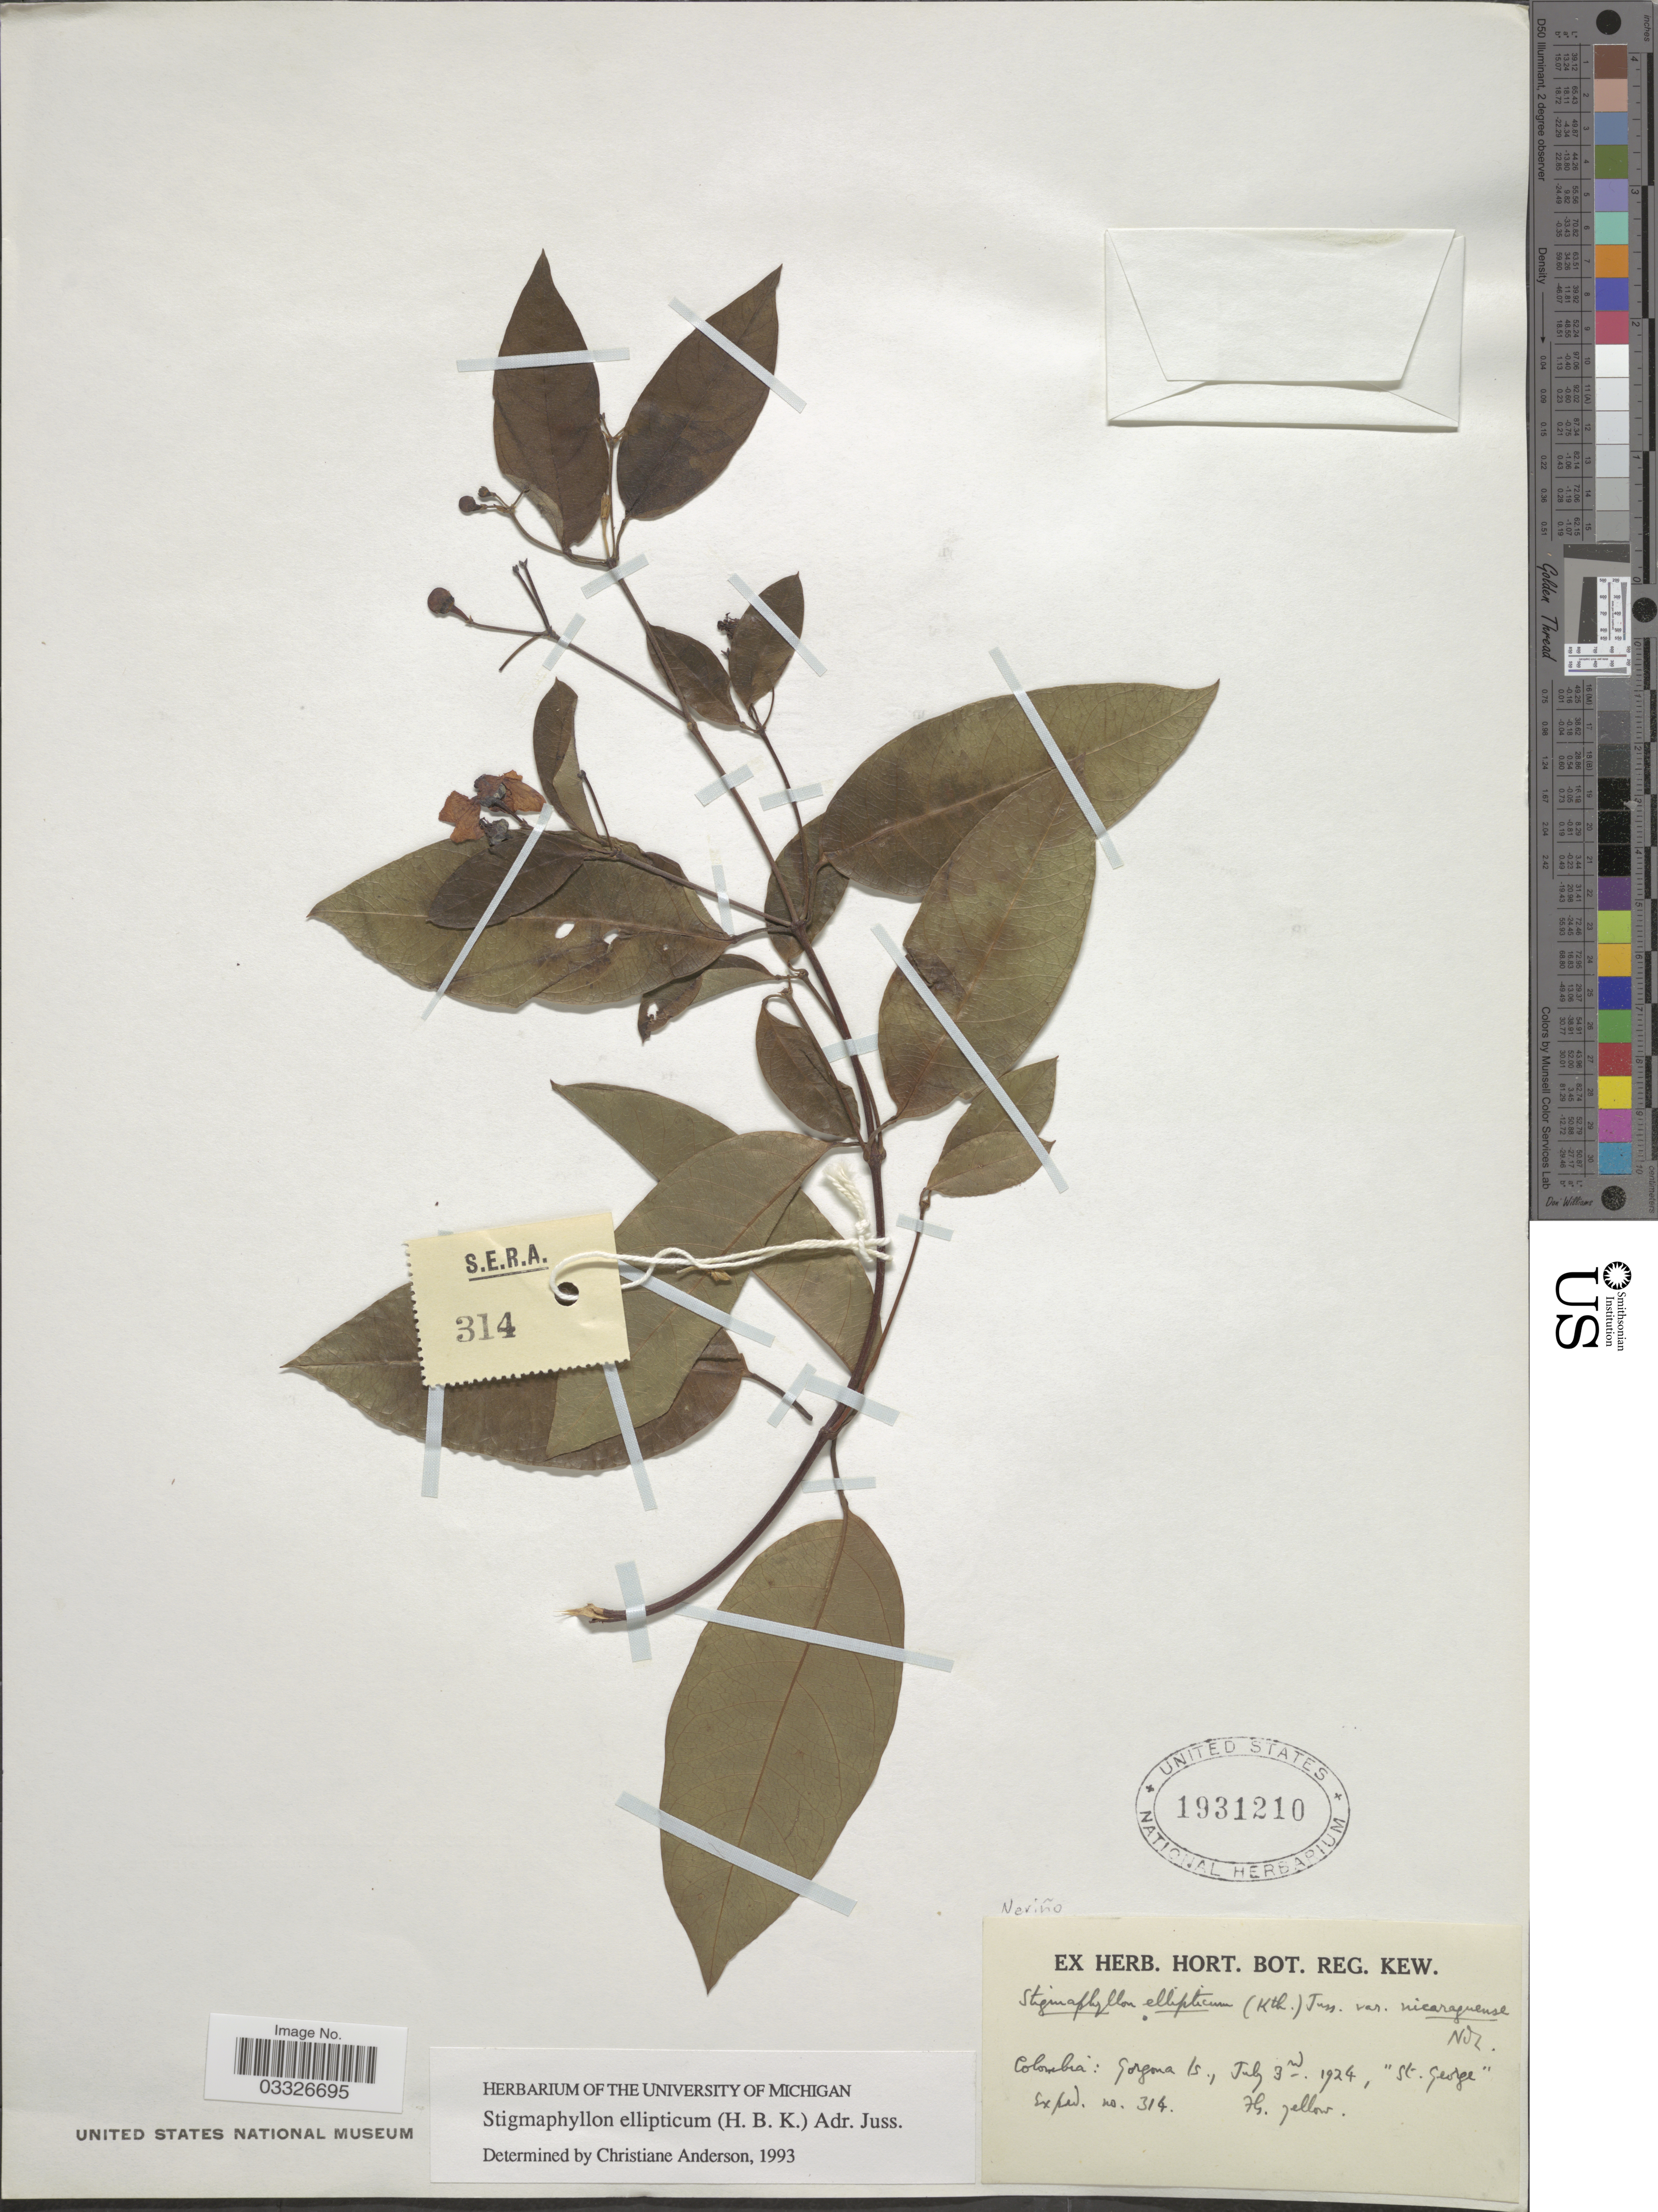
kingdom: Plantae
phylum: Tracheophyta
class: Magnoliopsida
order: Malpighiales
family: Malpighiaceae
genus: Stigmaphyllon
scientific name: Stigmaphyllon ellipticum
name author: (Kunth) A. Juss.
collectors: Ex herb. Hort. Bot. Reg. Kew.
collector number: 314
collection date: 1924-07-03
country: Colombia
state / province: Nariño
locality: Gorgona Is., "St. George".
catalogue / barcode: US 1931210